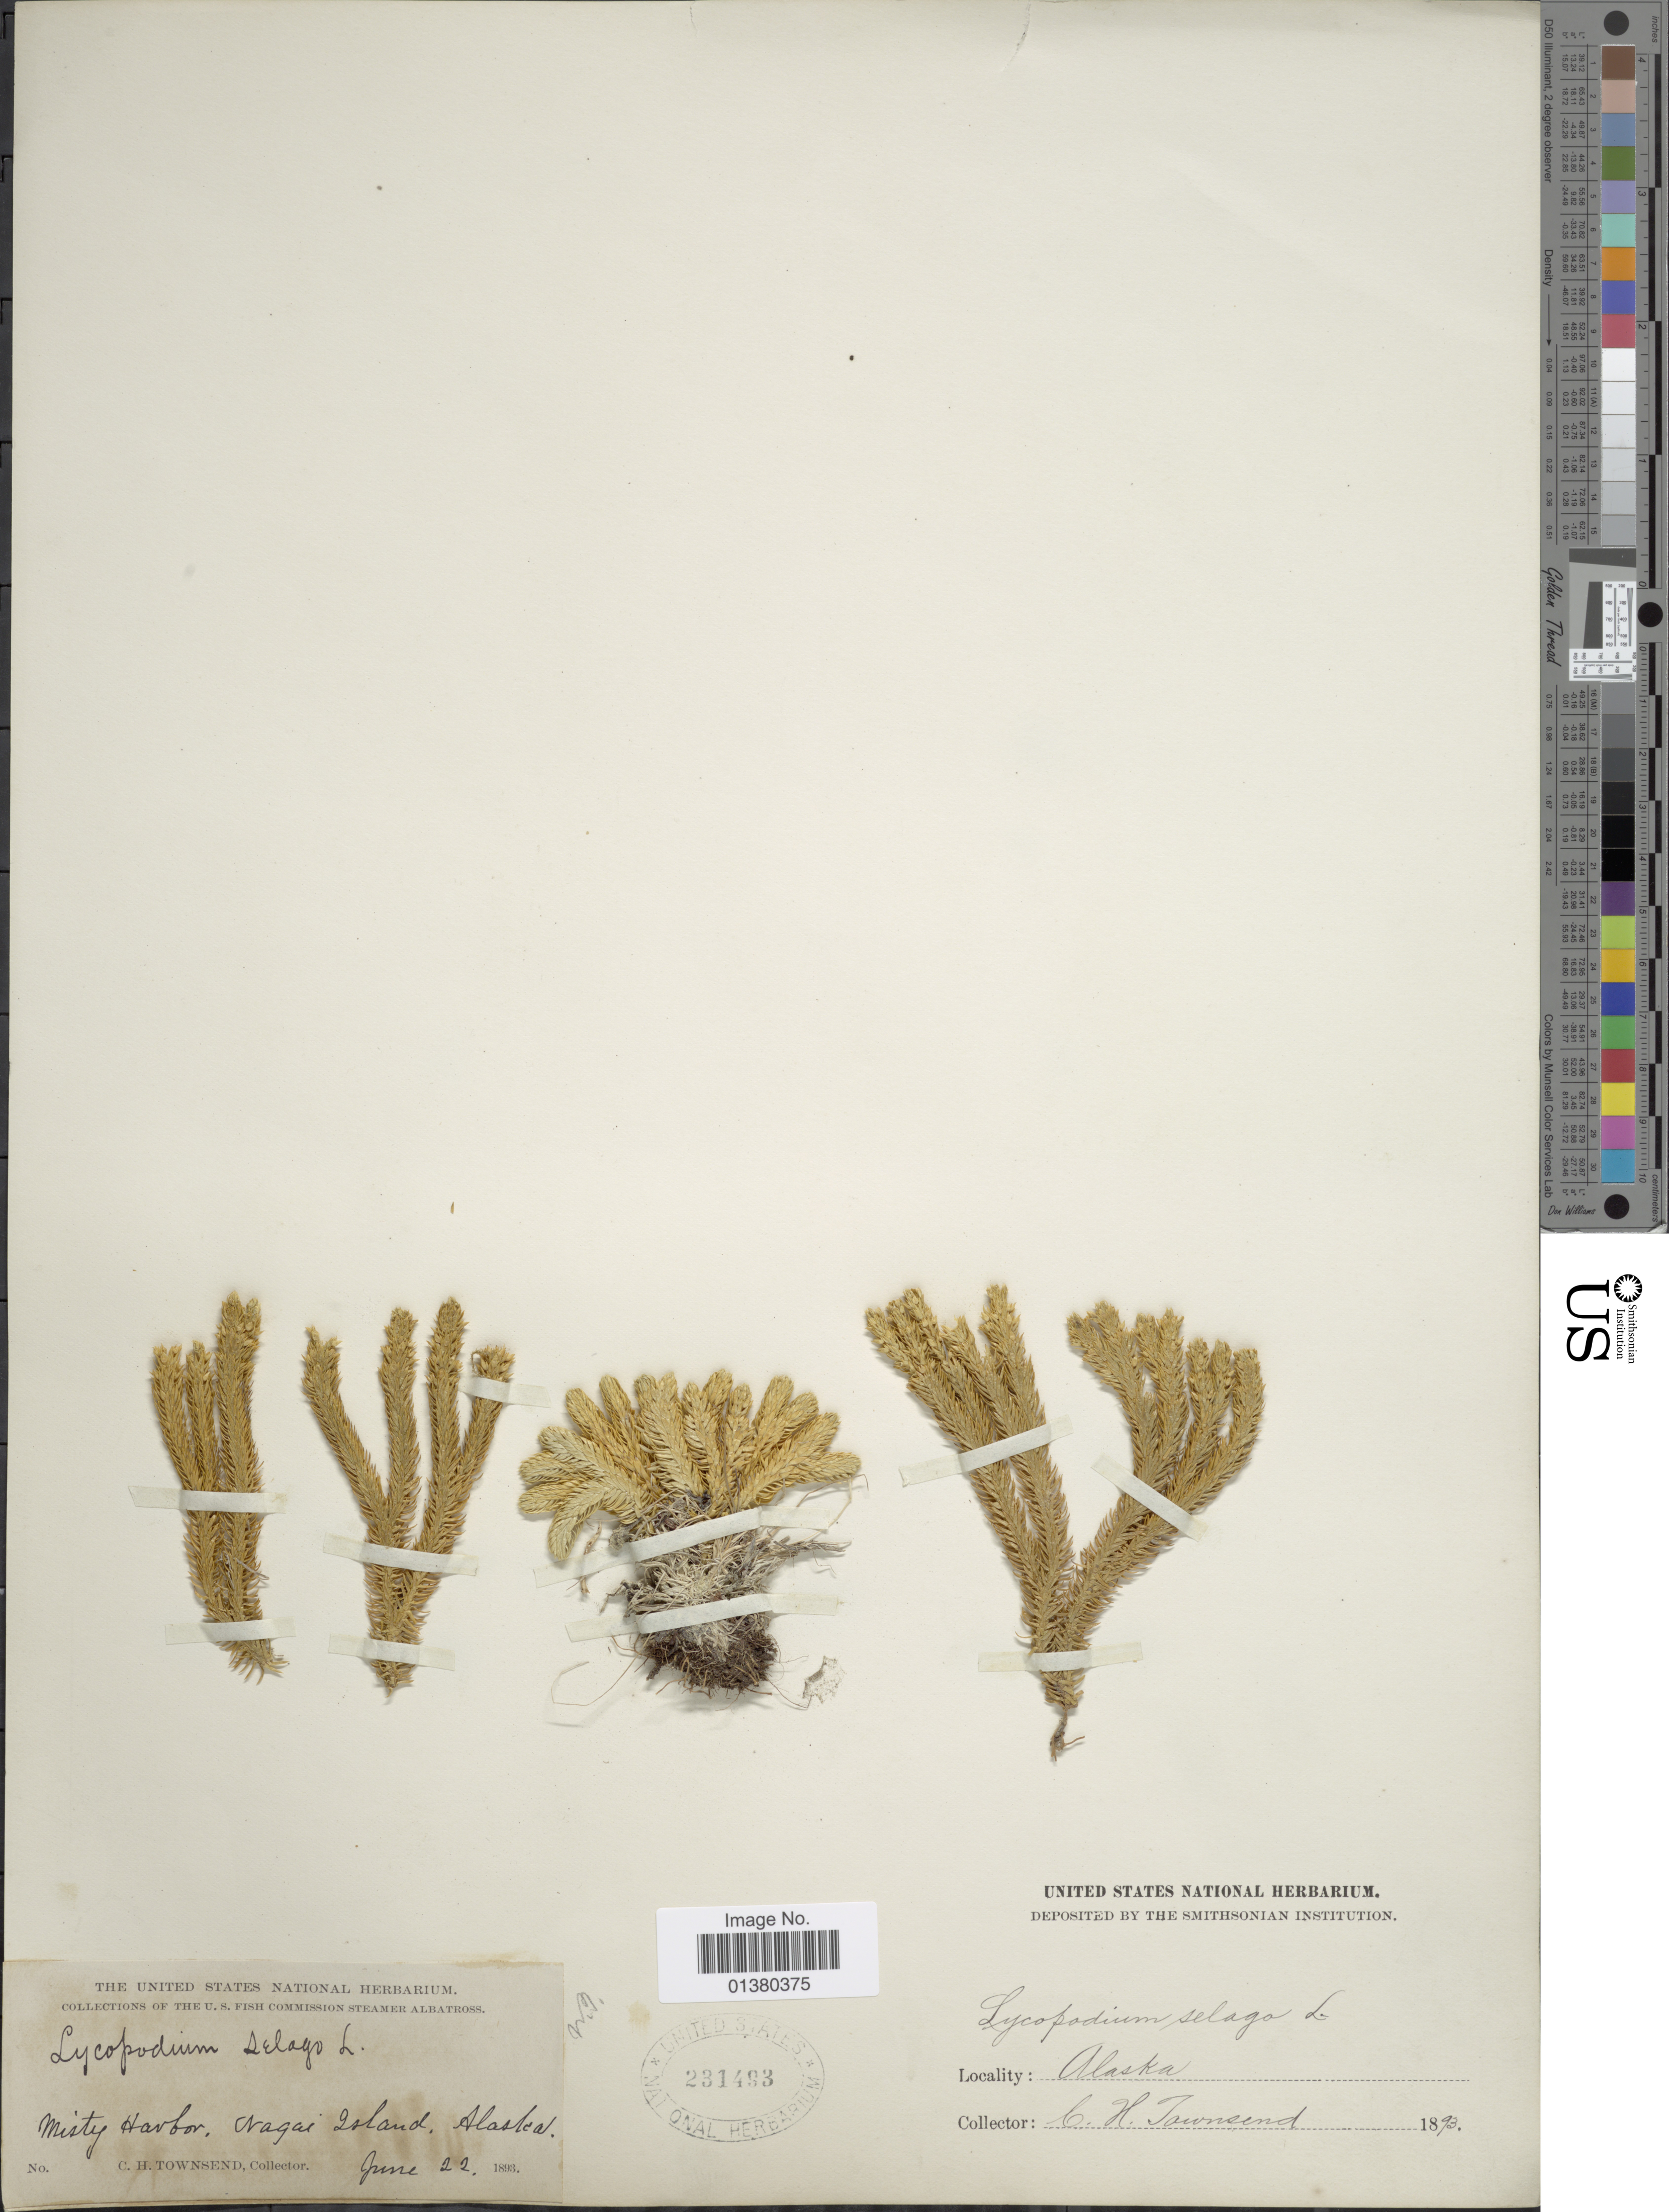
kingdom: Plantae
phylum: Tracheophyta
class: Lycopodiopsida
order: Lycopodiales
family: Lycopodiaceae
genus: Huperzia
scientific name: Huperzia selago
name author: (L.) Bernh. ex Schrank & Mart.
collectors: C. H. Townsend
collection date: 1893-06-22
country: United States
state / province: Alaska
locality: Misty Harbor, Nagai Island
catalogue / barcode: US 231493